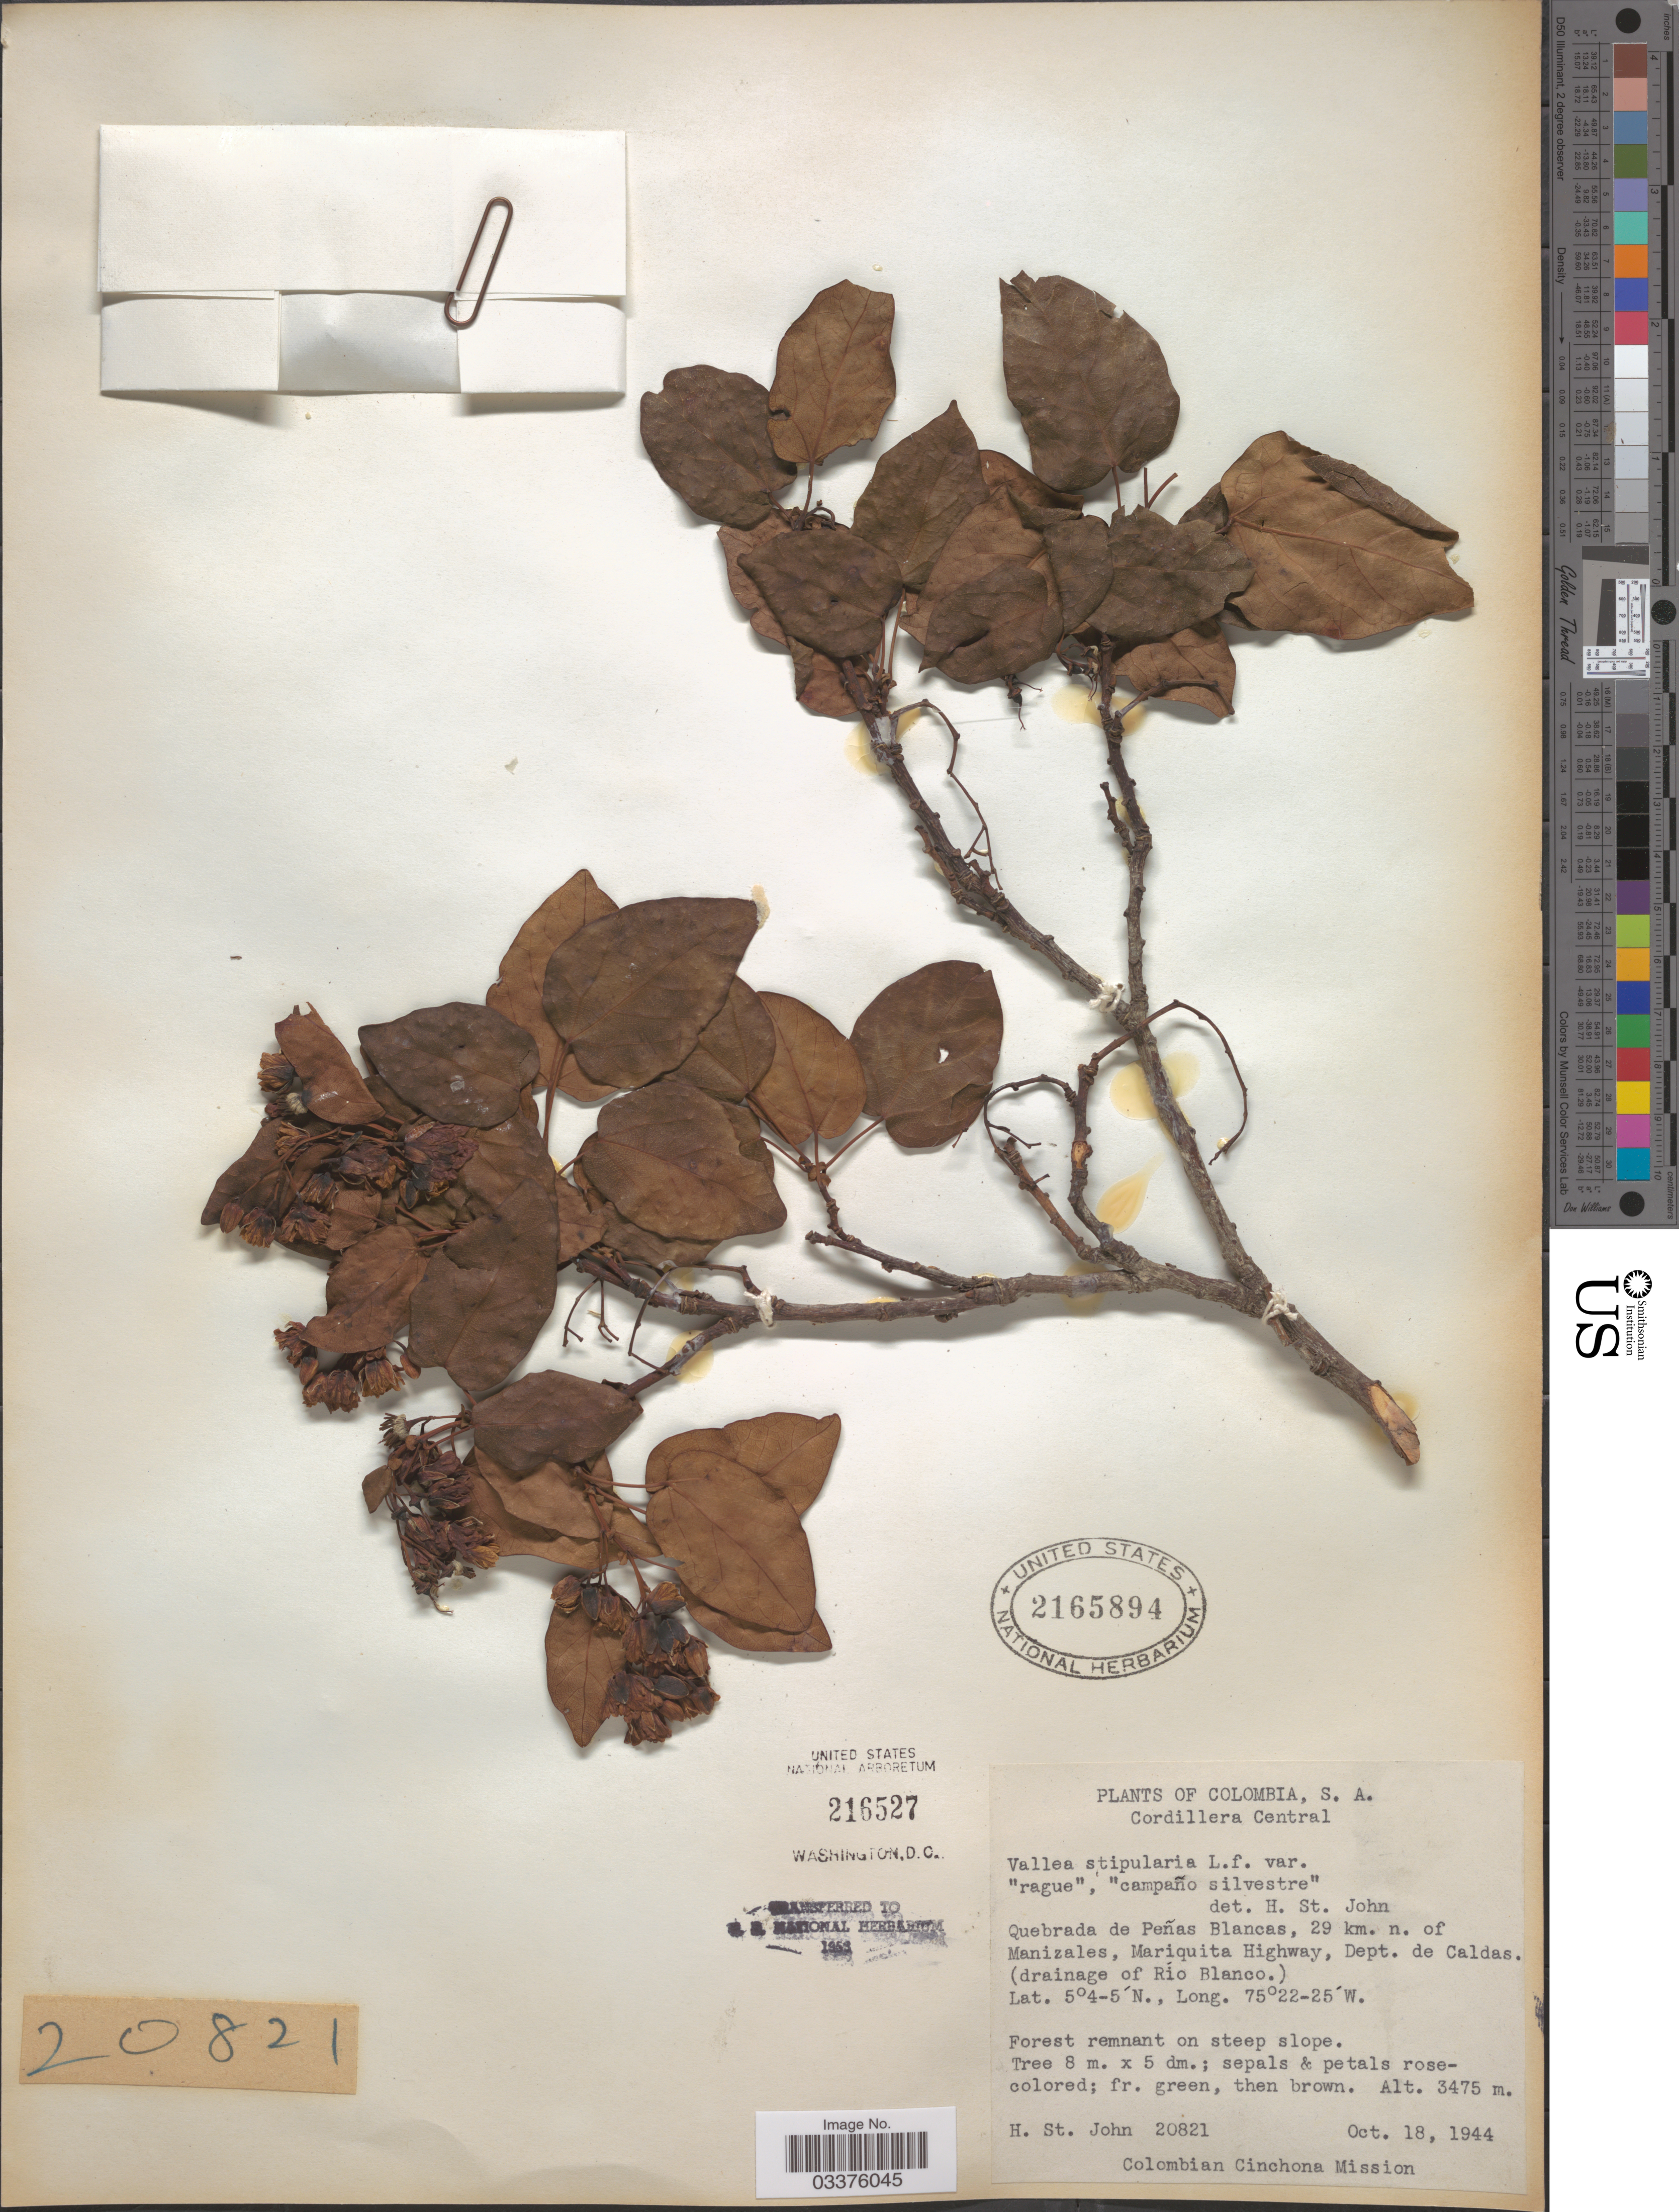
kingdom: Plantae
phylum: Tracheophyta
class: Magnoliopsida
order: Oxalidales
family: Elaeocarpaceae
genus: Vallea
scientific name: Vallea stipularis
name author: L. f.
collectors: H. St. John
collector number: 20821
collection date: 1944-10-18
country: Colombia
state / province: Caldas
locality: Cordillera Central. Quebrada de Peñas Blancas, 29 km. n. of Manizales, Mariquita Highway, Dept. de Caldas. (drainage of Rio Blanco).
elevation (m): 3475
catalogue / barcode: US 2165894